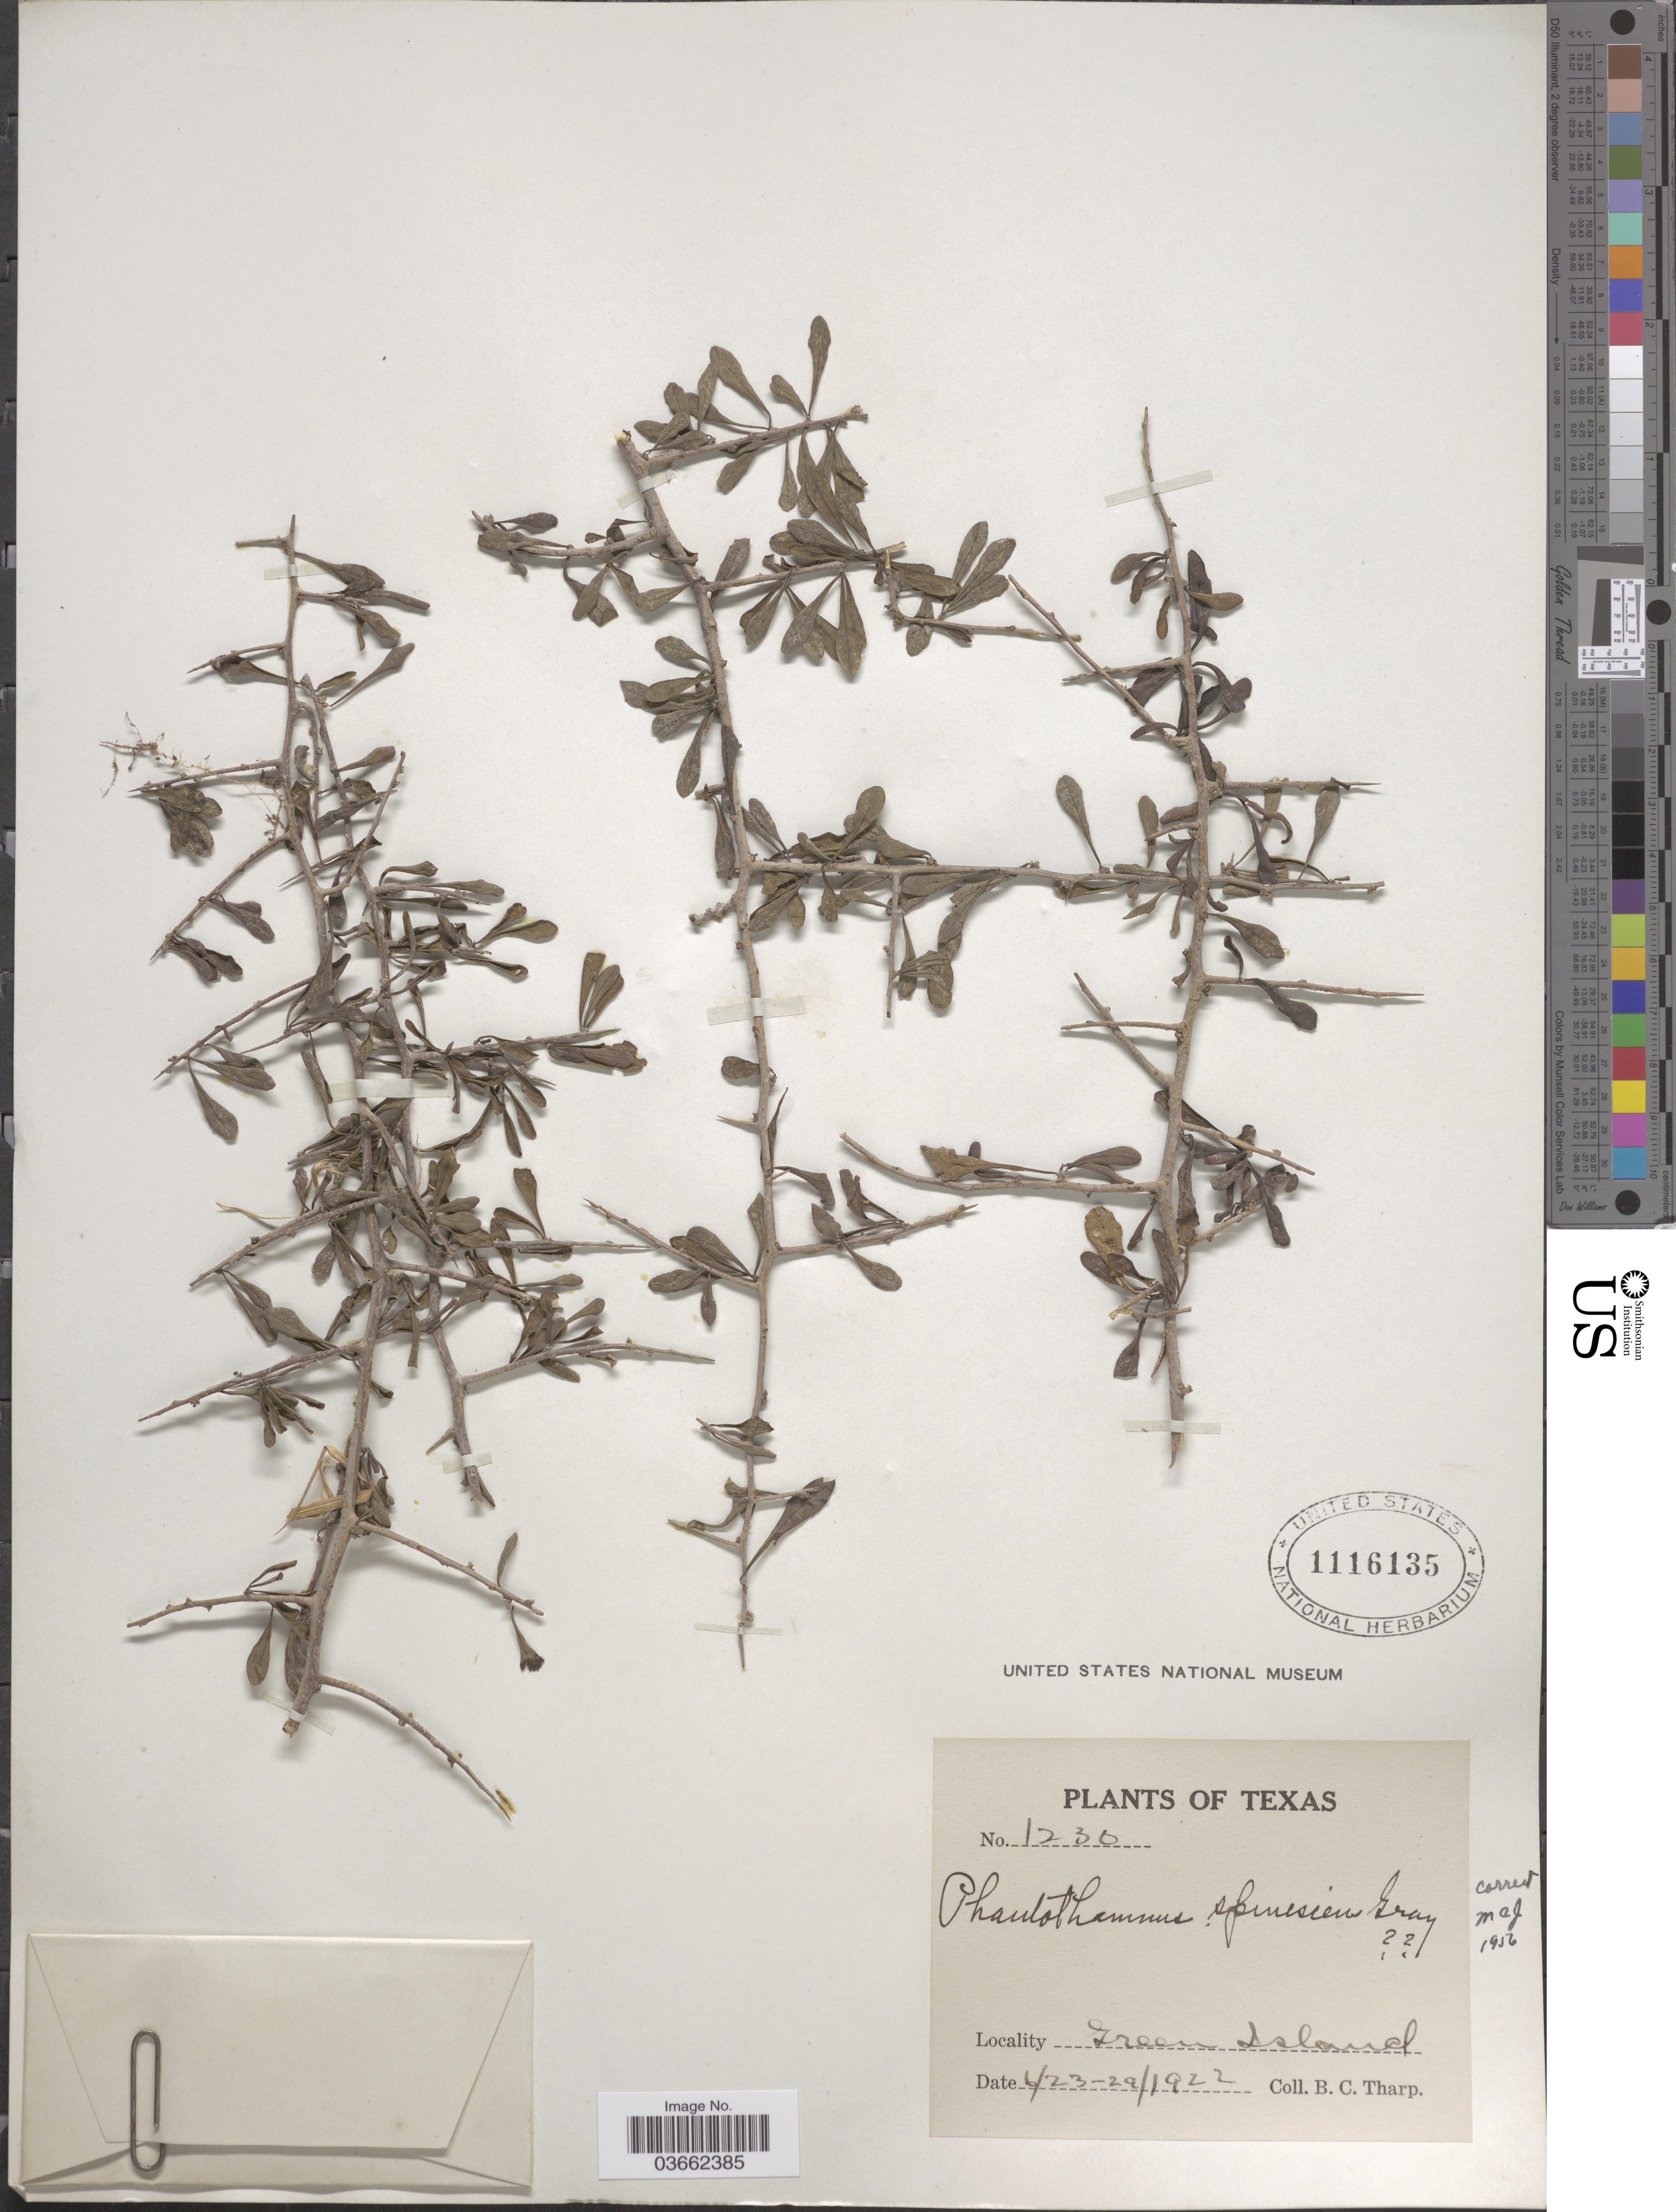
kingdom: Plantae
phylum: Tracheophyta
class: Magnoliopsida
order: Caryophyllales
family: Achatocarpaceae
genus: Phaulothamnus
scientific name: Phaulothamnus spinescens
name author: A. Gray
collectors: B. C. Tharp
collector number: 1230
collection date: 1922-06-23/1922-06-29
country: United States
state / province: Texas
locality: Green Island.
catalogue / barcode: US 1116135